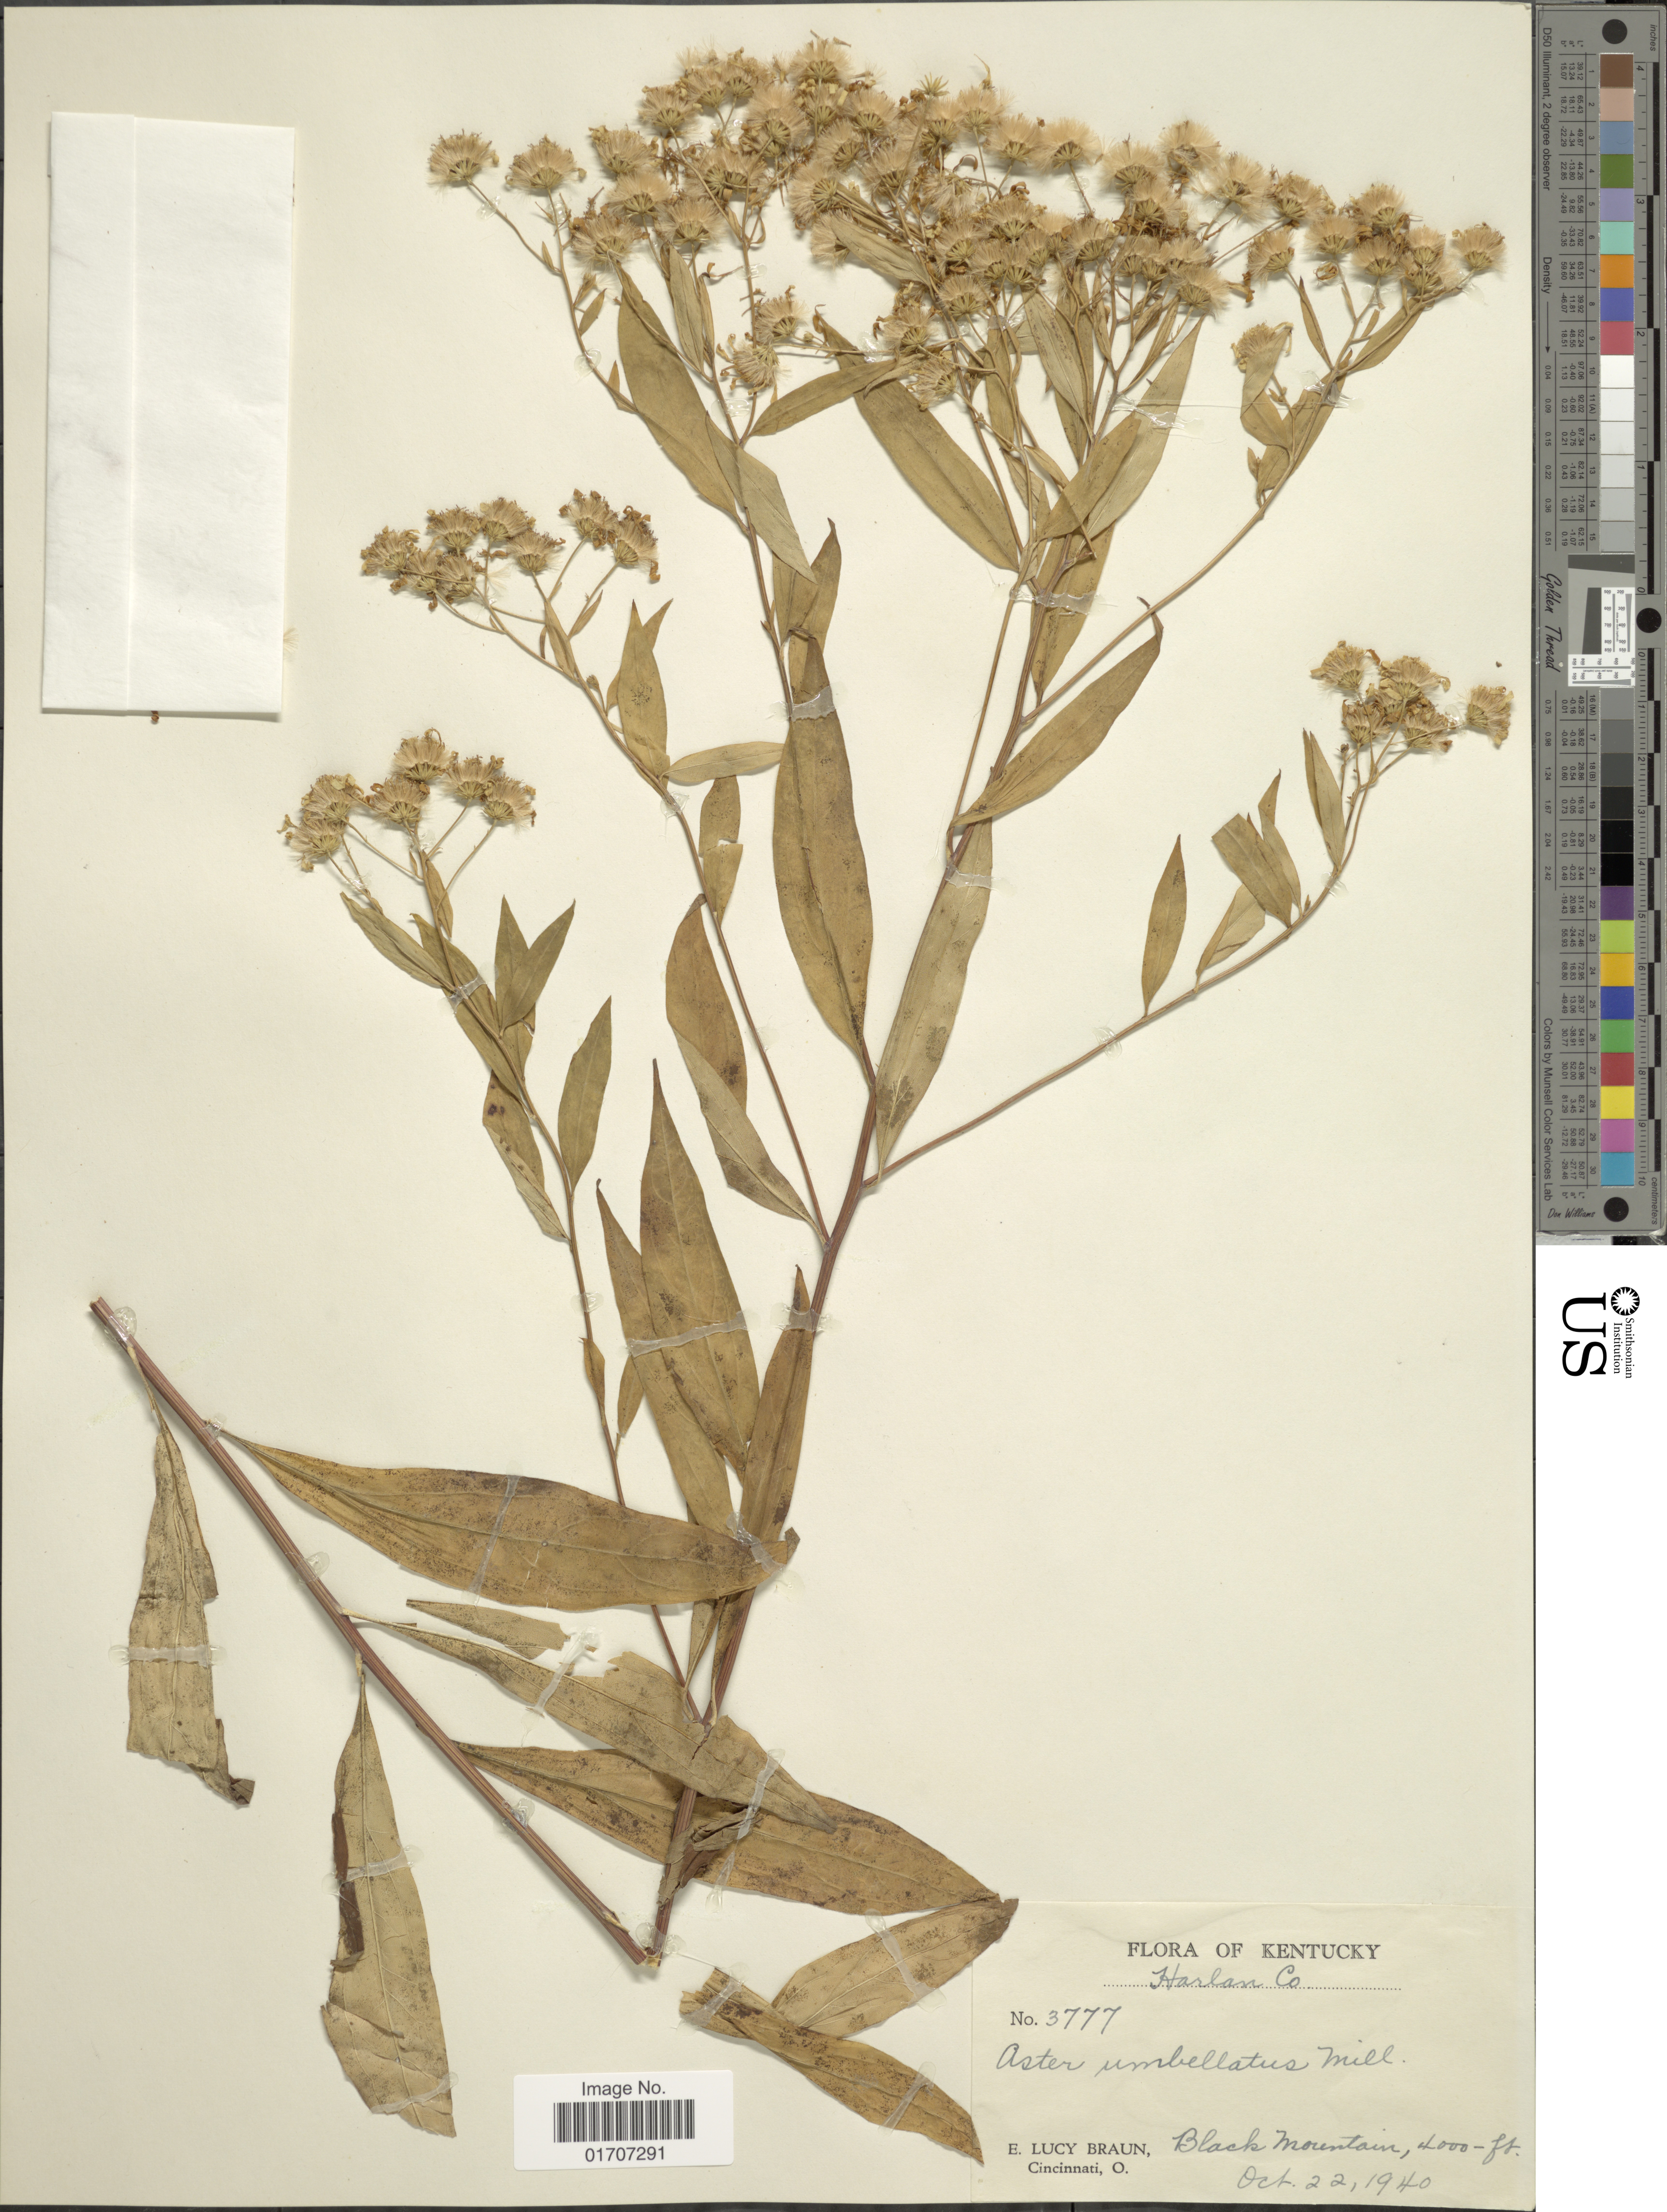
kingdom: Plantae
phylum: Tracheophyta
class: Magnoliopsida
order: Asterales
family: Asteraceae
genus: Doellingeria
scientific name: Doellingeria infirma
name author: (Michx.) Greene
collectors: E. L. Braun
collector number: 3777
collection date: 1940-10-22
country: United States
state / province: Kentucky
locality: Harlan Co., Black Mountain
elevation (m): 1219